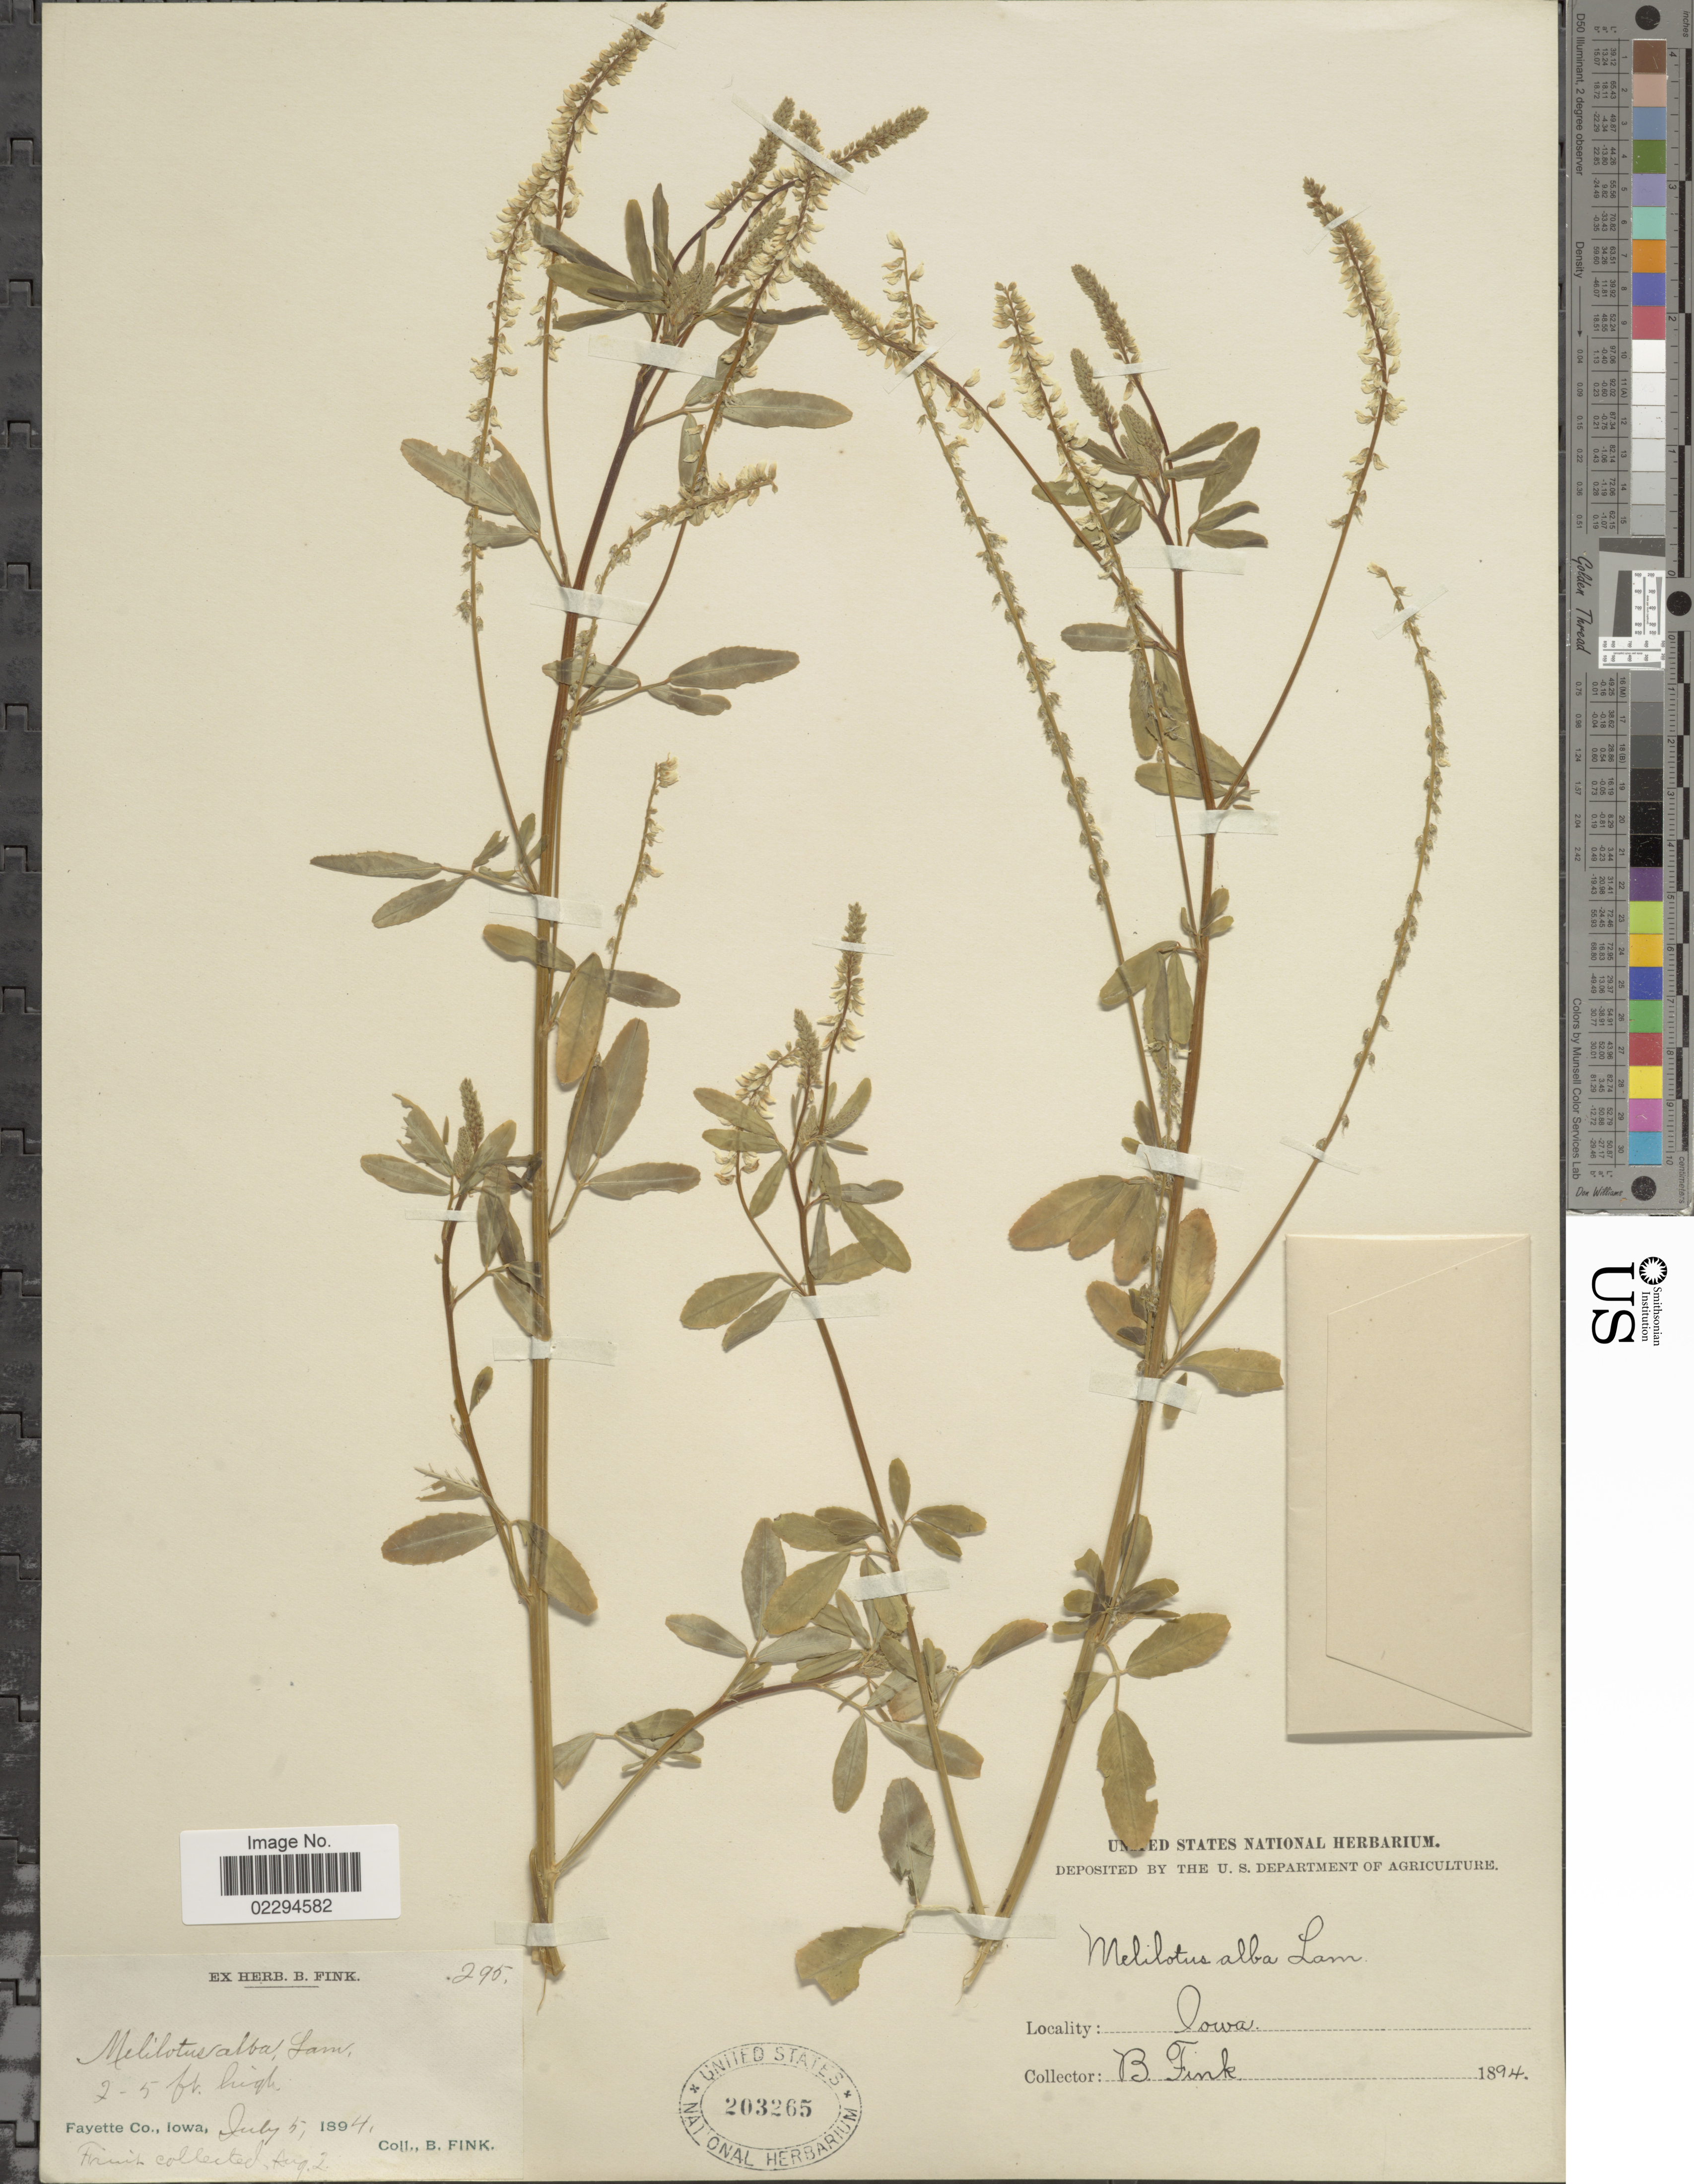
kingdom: Plantae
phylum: Tracheophyta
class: Magnoliopsida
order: Fabales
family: Fabaceae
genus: Melilotus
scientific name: Melilotus albus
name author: Medik.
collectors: B. Fink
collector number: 295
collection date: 1894-07-05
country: United States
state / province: Iowa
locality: Fayette Co.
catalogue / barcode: US 203265